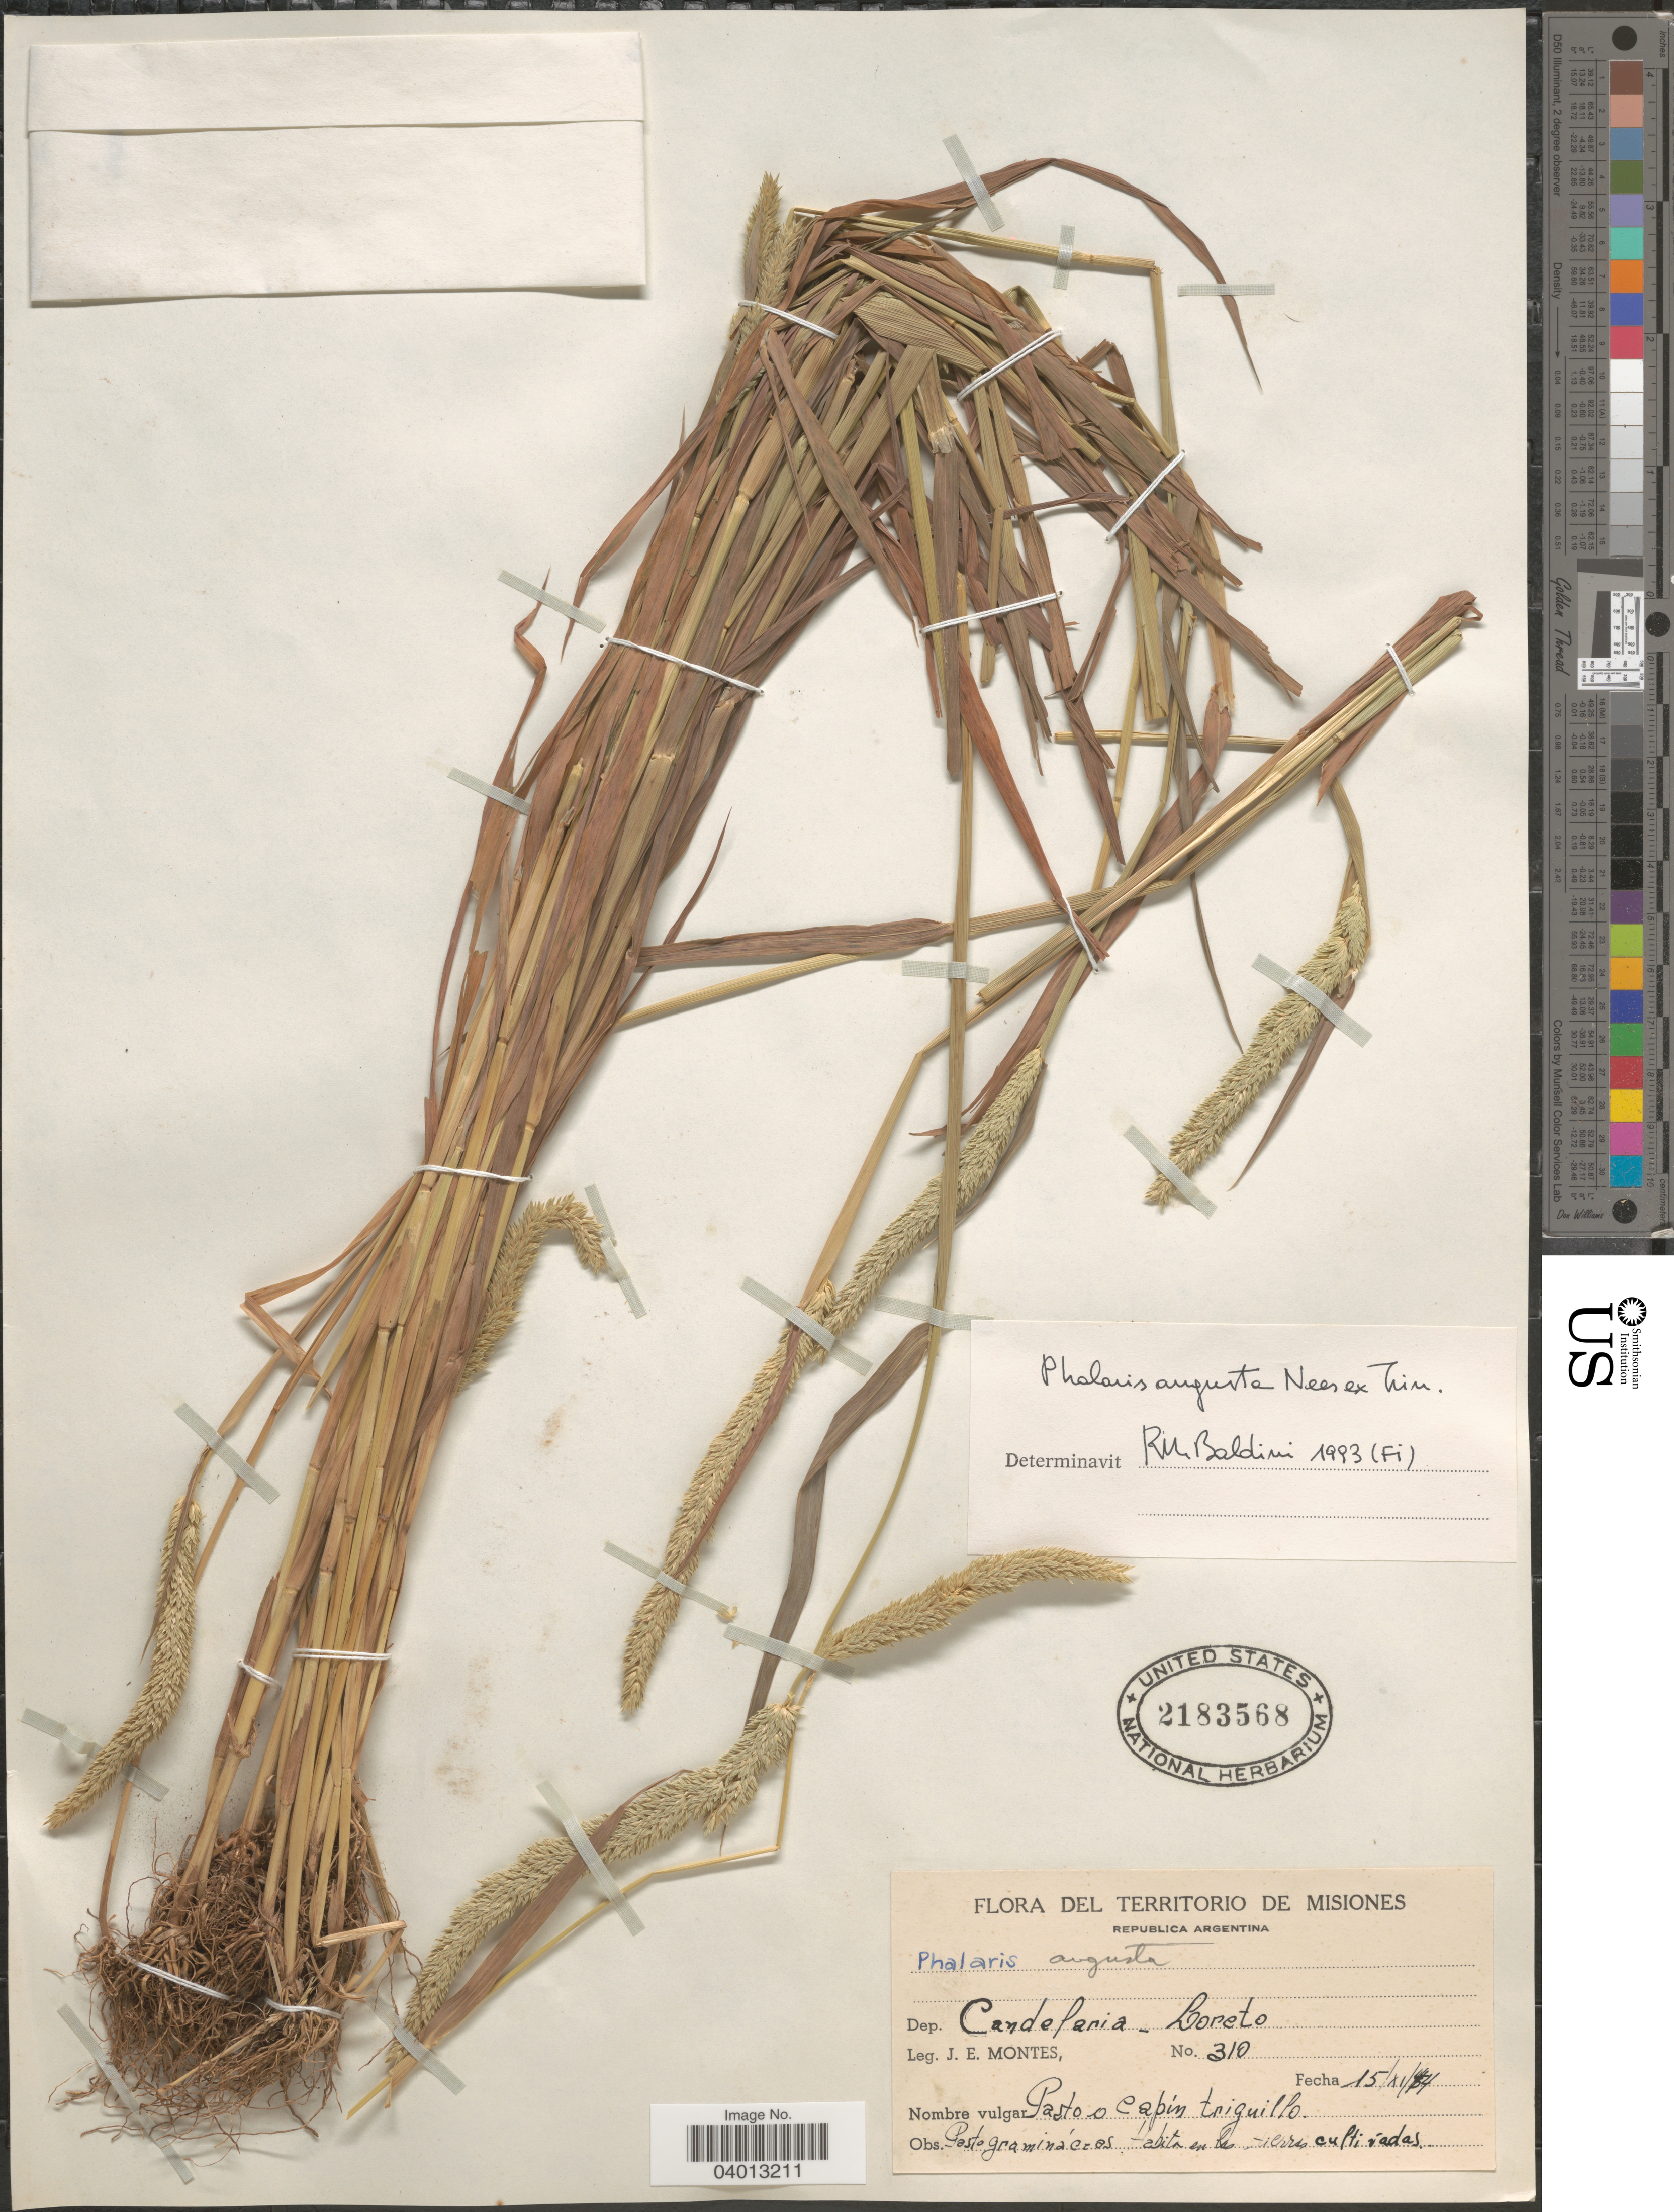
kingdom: Plantae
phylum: Tracheophyta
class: Liliopsida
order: Poales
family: Poaceae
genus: Phalaris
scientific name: Phalaris angusta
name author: Nees ex Trin.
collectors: J. E. Montes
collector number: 310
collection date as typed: Transcribed d/m/y: 15/11/54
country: Argentina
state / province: Misiones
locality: Territorio de Misiones. Republica Argentina. Dep. Candelaria - Loreto.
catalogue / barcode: US 2183568